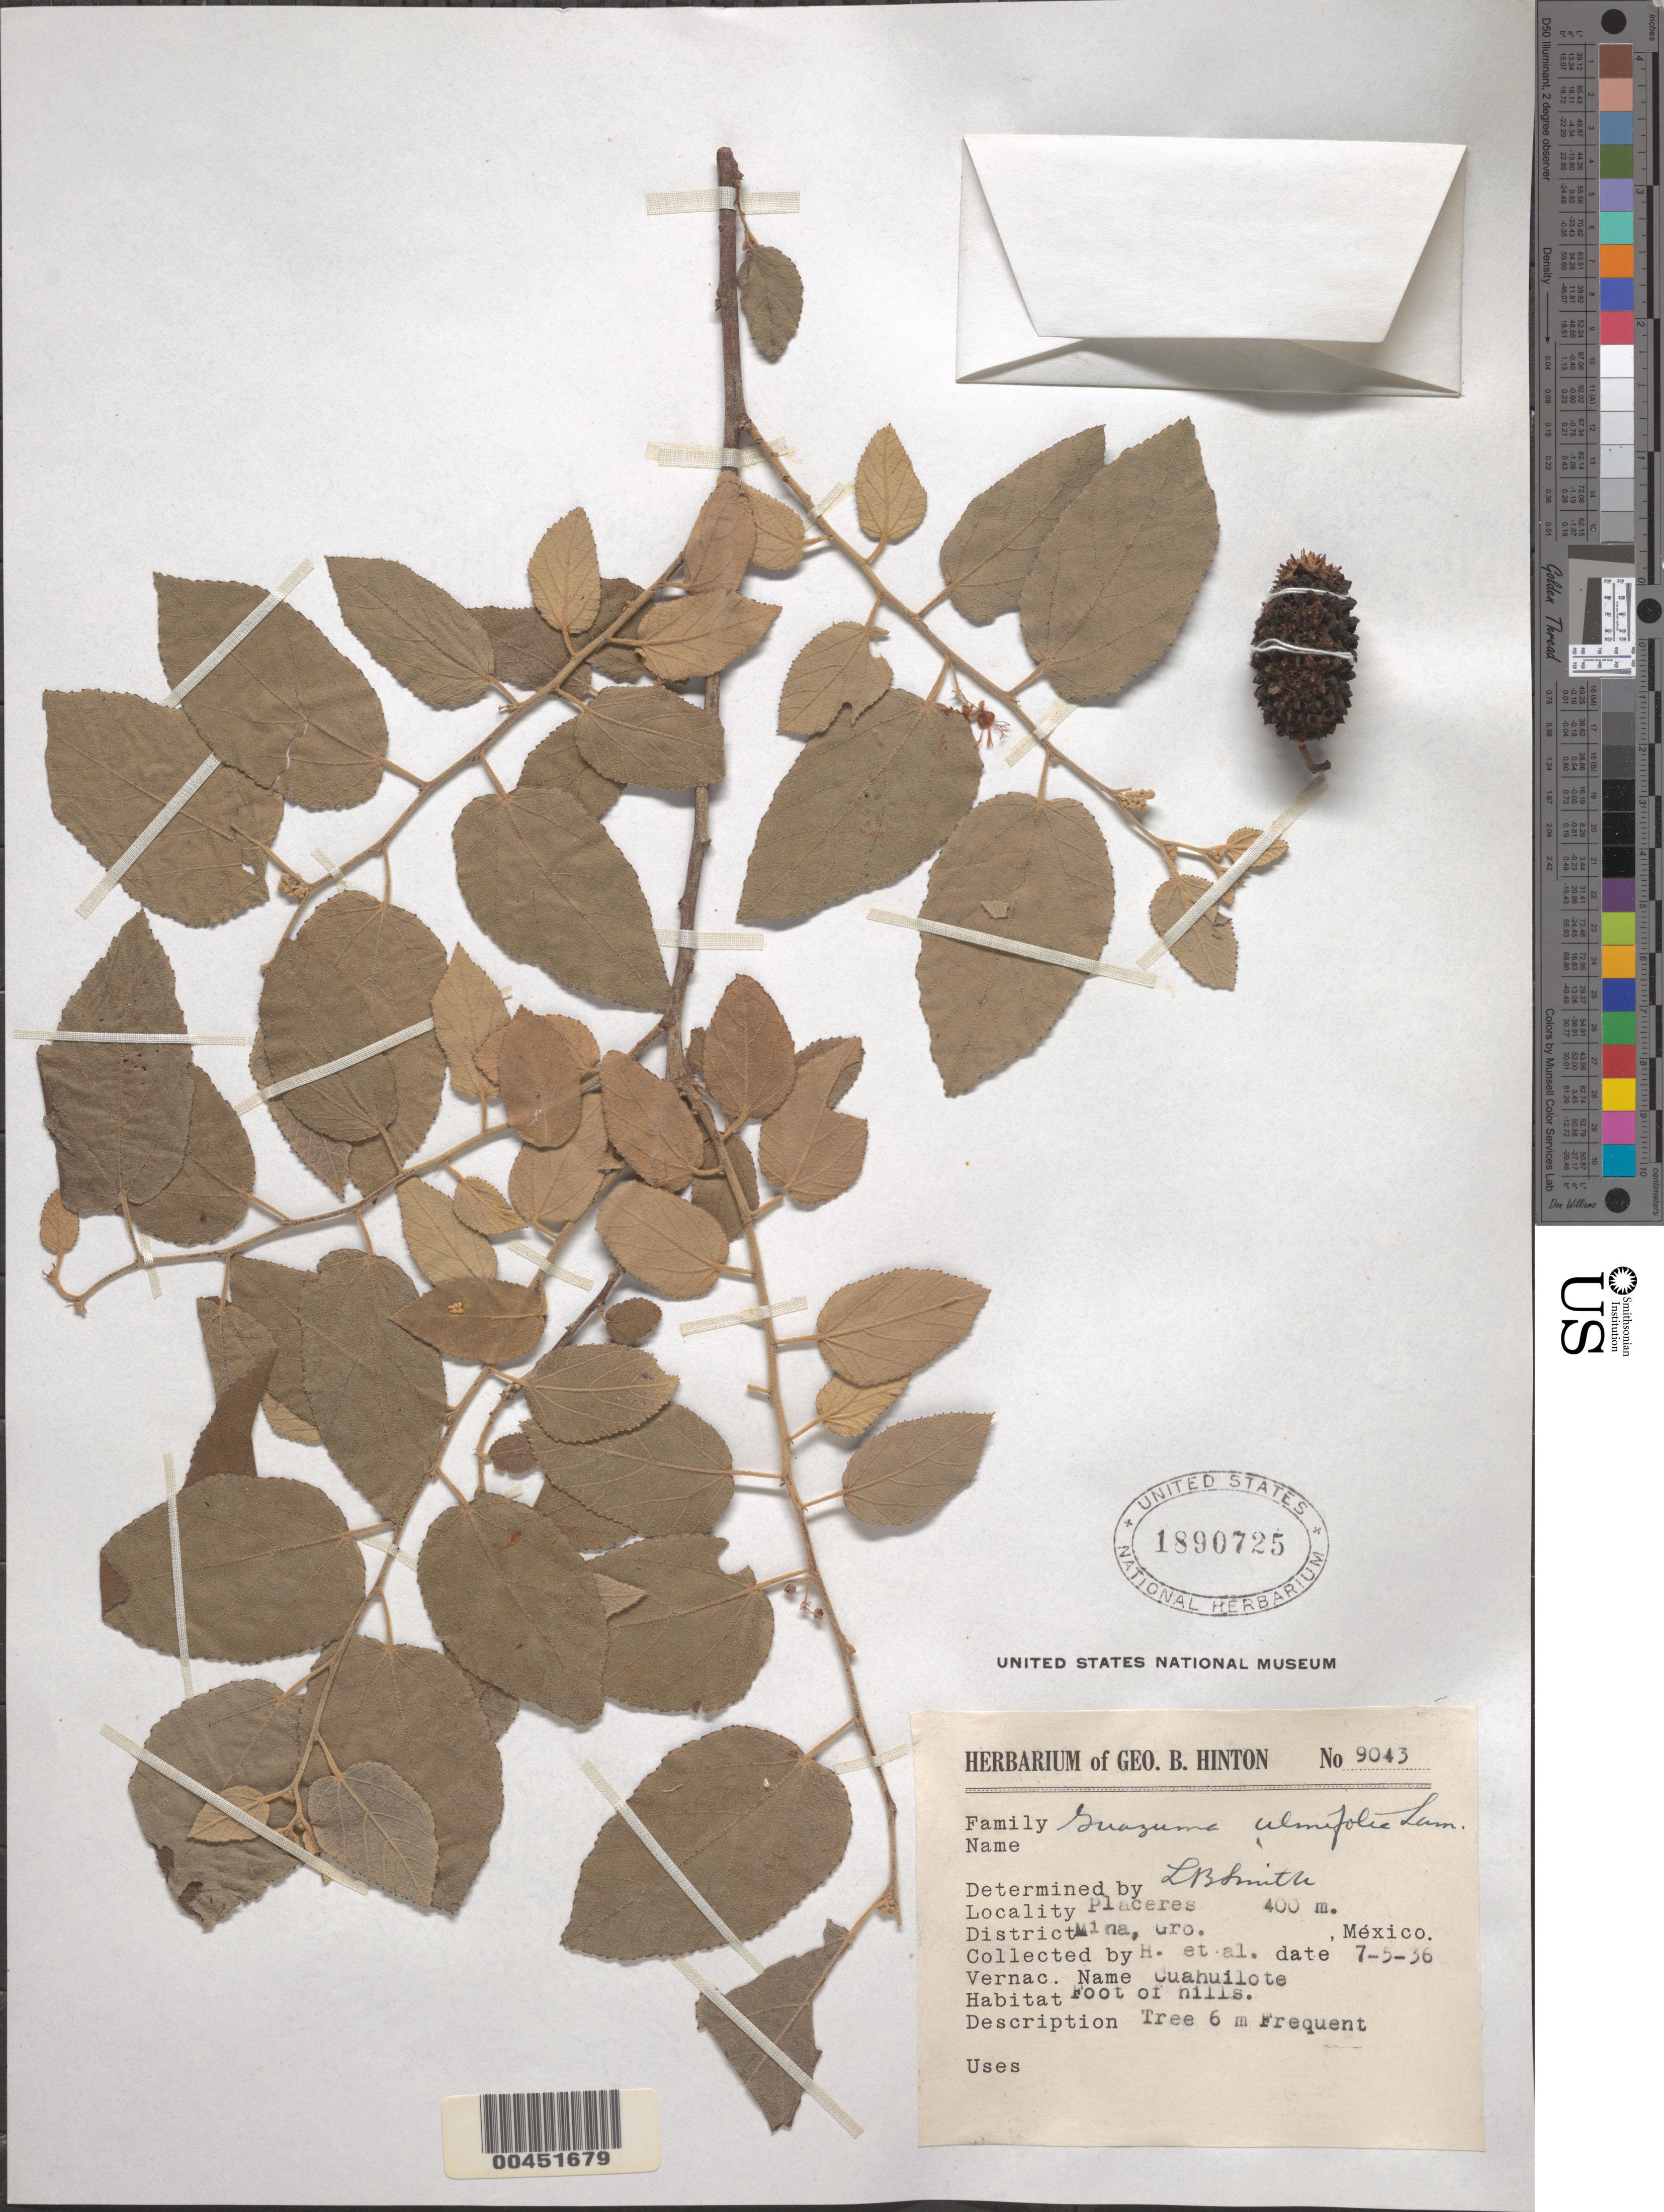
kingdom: Plantae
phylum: Tracheophyta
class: Magnoliopsida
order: Malvales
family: Malvaceae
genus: Guazuma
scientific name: Guazuma ulmifolia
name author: Lam.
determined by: Smith, Lyman B., (US), NMNH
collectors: G. B. Hinton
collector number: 9043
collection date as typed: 05 Jul 1936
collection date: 1936-07-05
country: Mexico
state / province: Guerrero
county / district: Minas ?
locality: Placeres. [Distrito/Municipality recorded as "Mina."]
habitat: foot of hills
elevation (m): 400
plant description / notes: Common name: Cuahuilote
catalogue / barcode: US 1890725